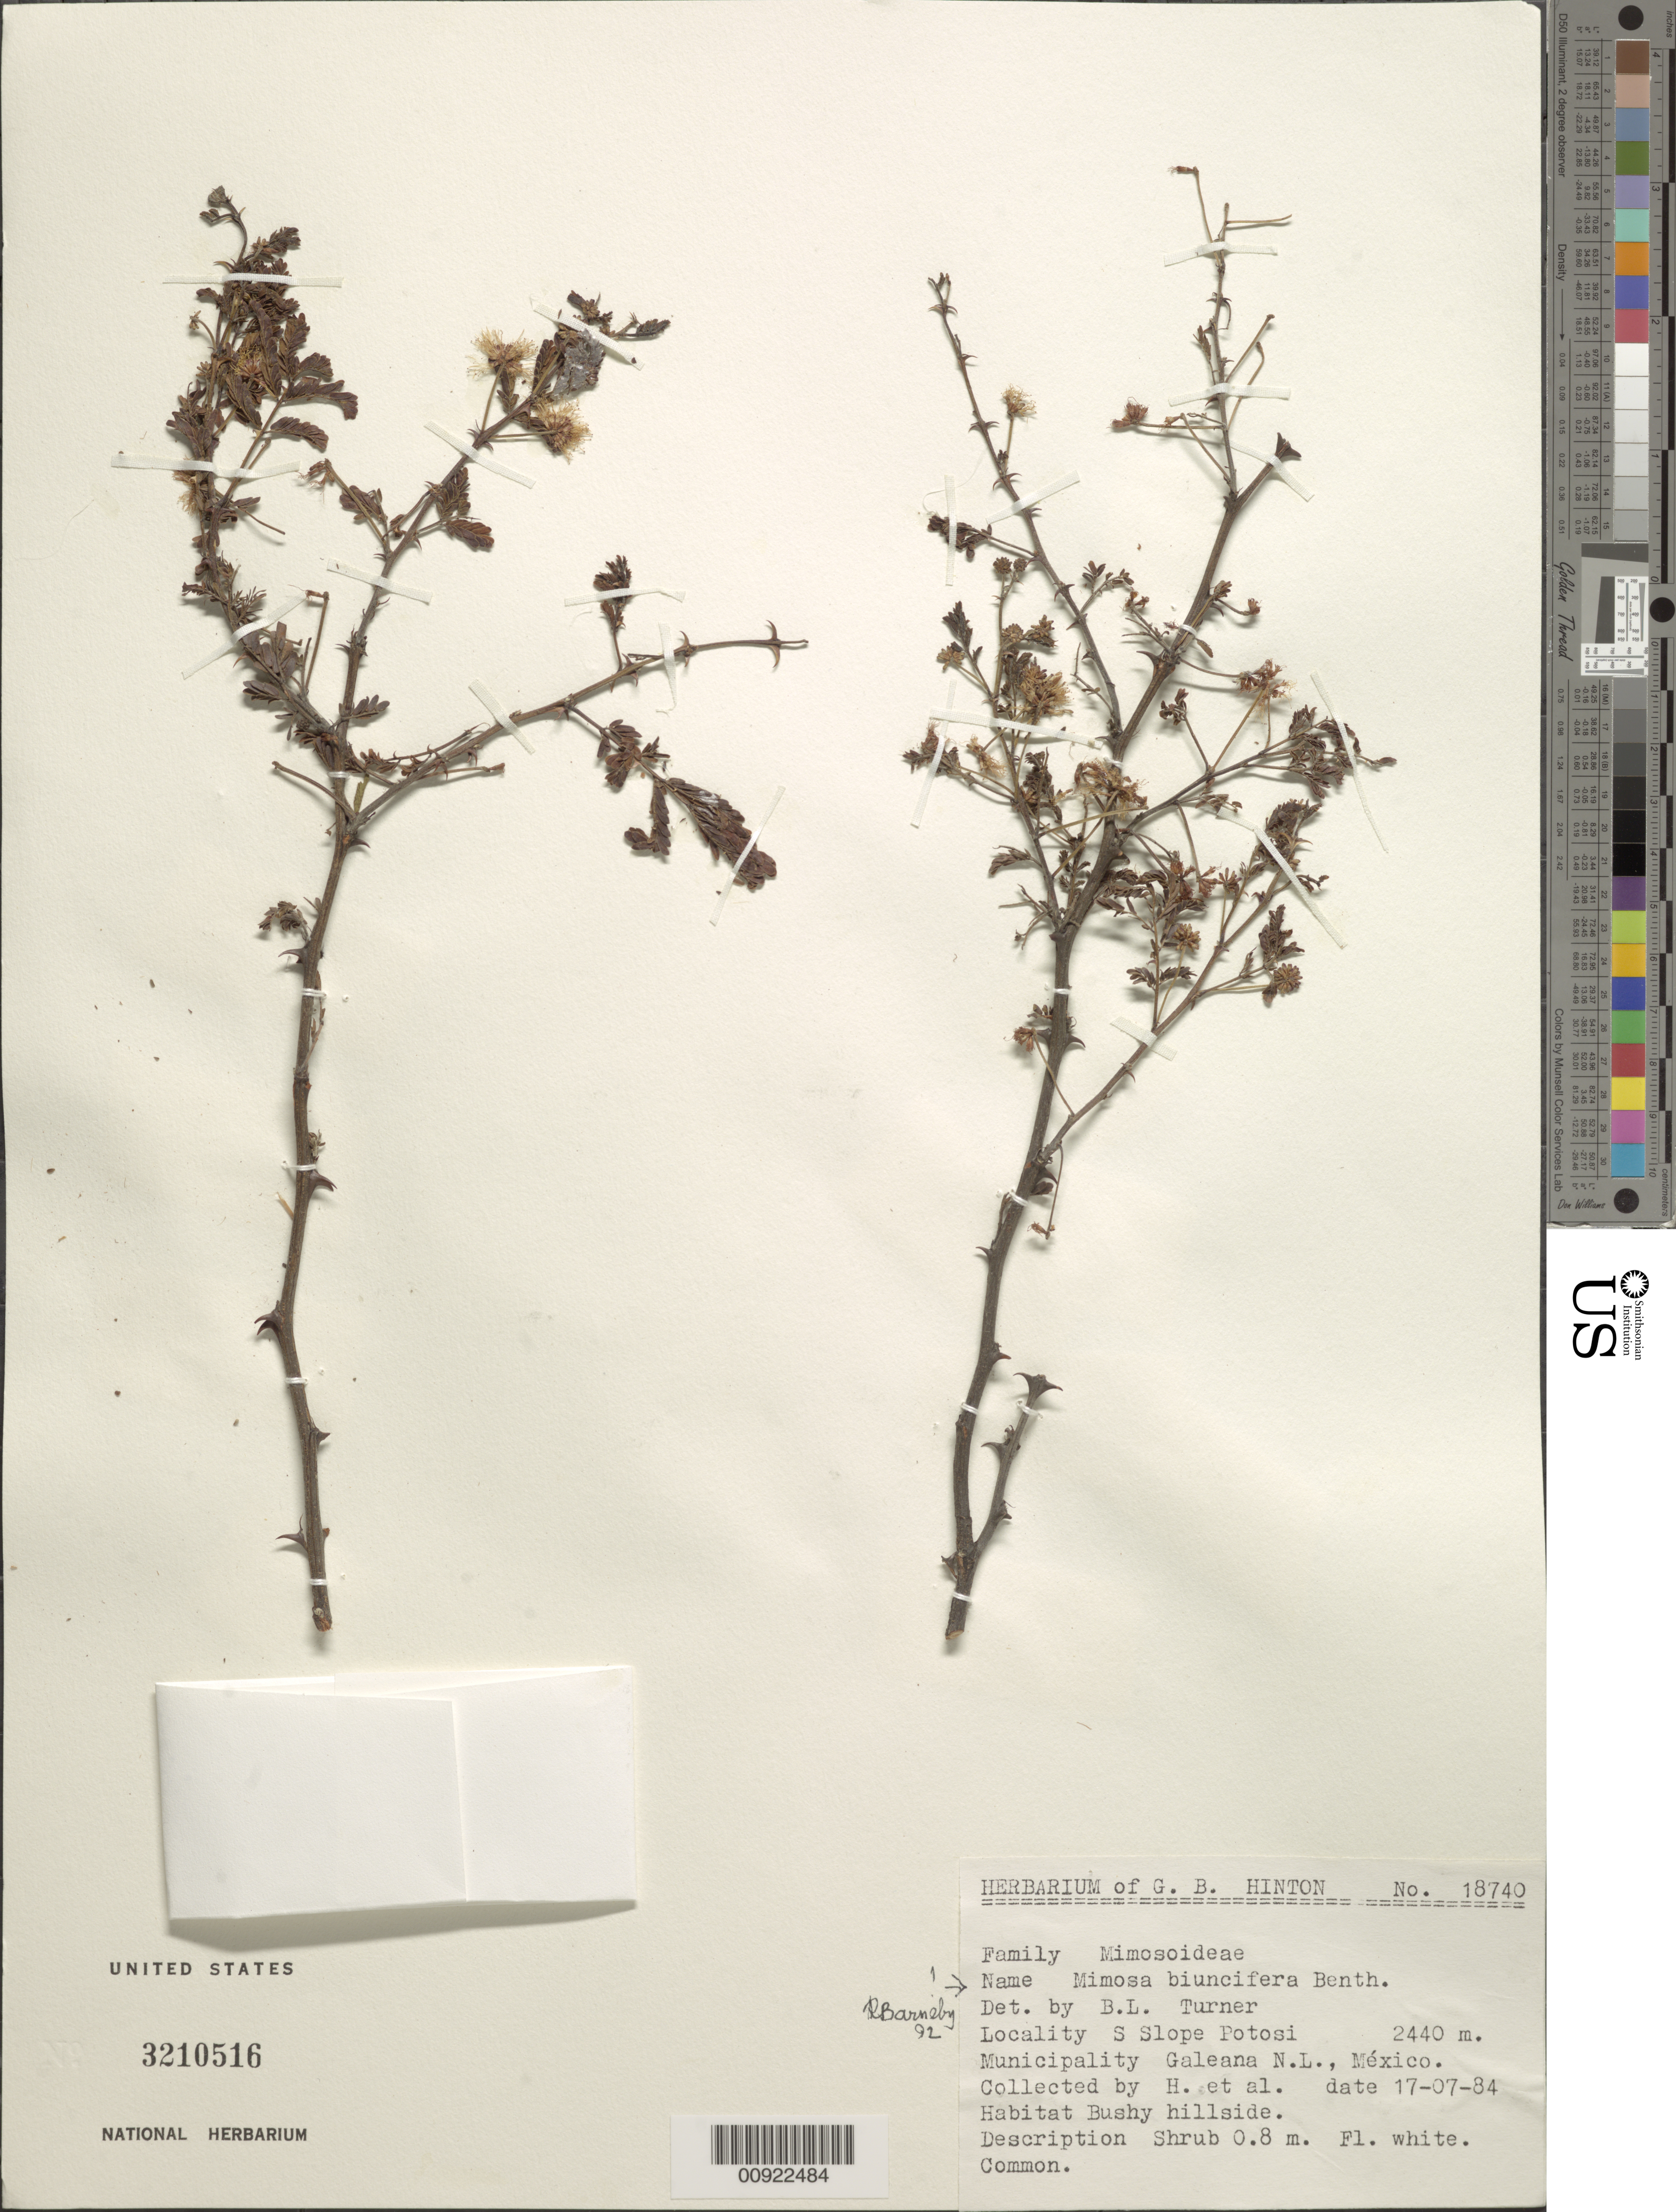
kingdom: Plantae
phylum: Tracheophyta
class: Magnoliopsida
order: Fabales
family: Fabaceae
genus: Mimosa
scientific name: Mimosa biuncifera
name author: Benth.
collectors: G. B. Hinton & et al.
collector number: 18740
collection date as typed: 17 Jul 1984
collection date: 1984-07-17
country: Mexico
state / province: Nuevo León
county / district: Galeana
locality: S slope Potosí, Municipality Galeana, N.L.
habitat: Bushy hillside.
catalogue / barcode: US 3210516